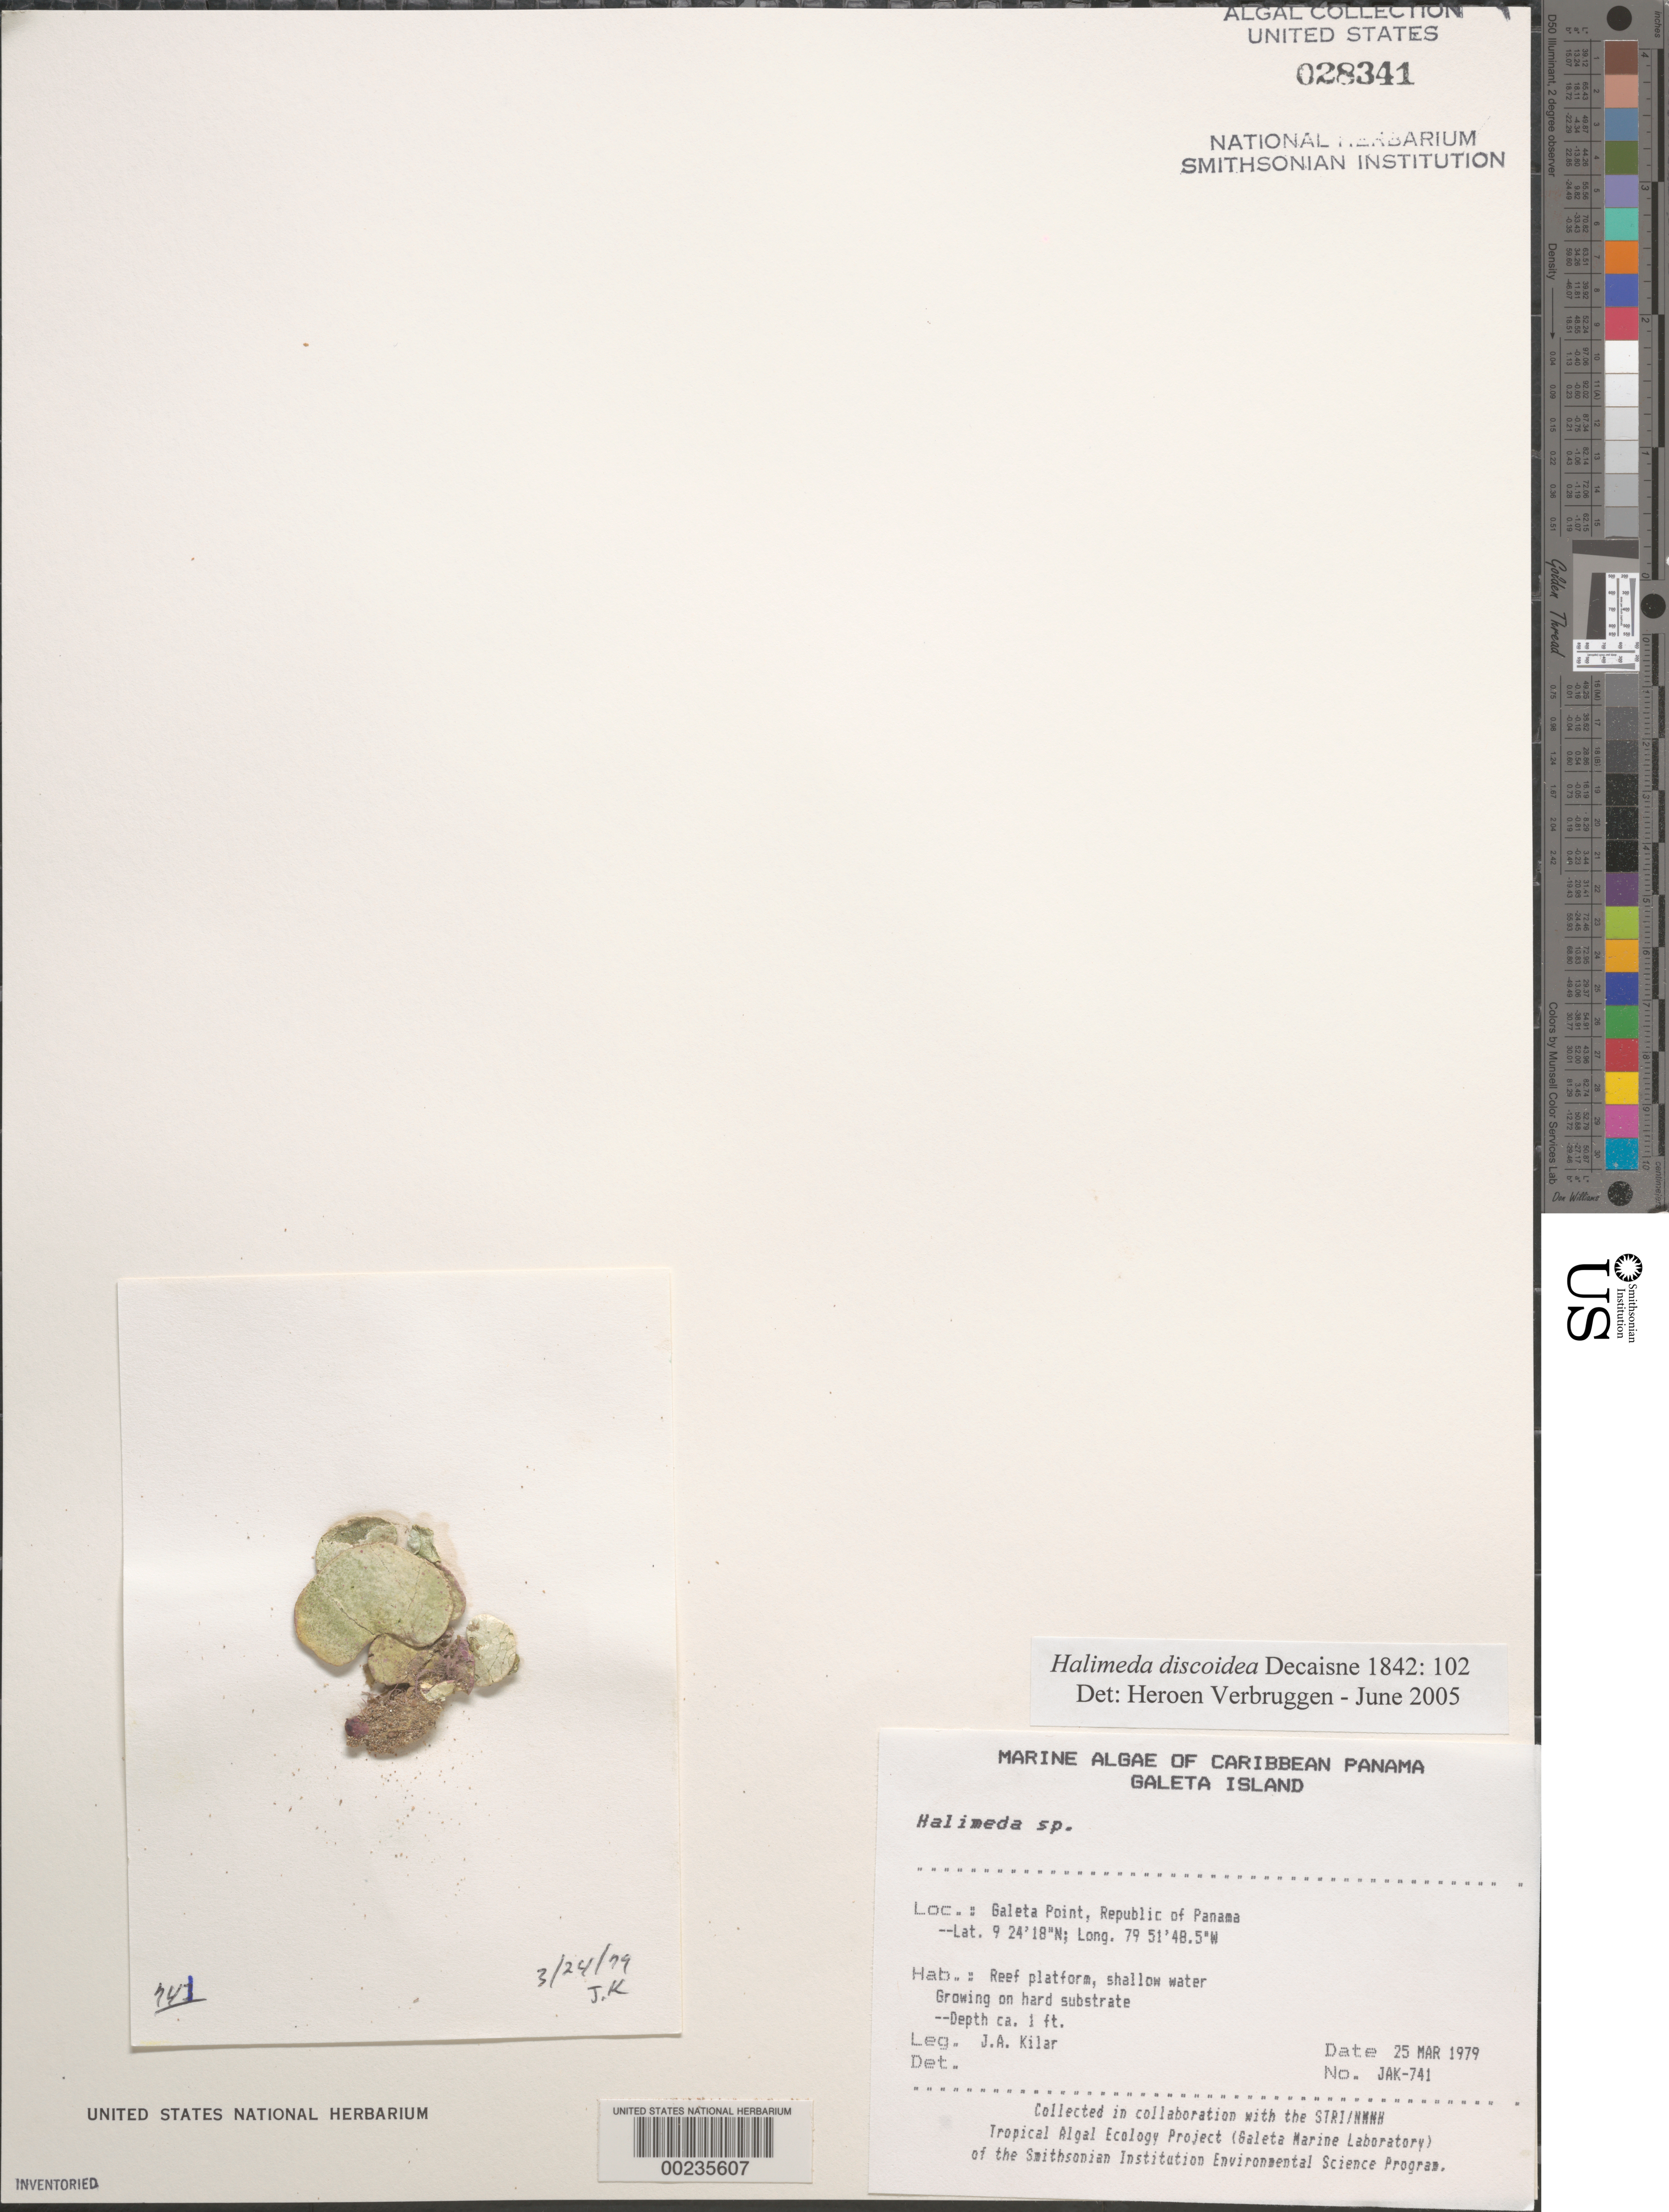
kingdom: Plantae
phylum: Chlorophyta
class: Ulvophyceae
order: Bryopsidales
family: Halimedaceae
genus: Halimeda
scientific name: Halimeda discoidea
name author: Decne.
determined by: Verbruggen, H.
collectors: J. A. Kilar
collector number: JAK-741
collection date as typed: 25 Mar 1979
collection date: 1979-03-25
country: Panama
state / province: Colón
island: Galeta Island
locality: Galeta Point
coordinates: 9 24' 18" N, 79 51' 48.5" W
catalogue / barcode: US 28341